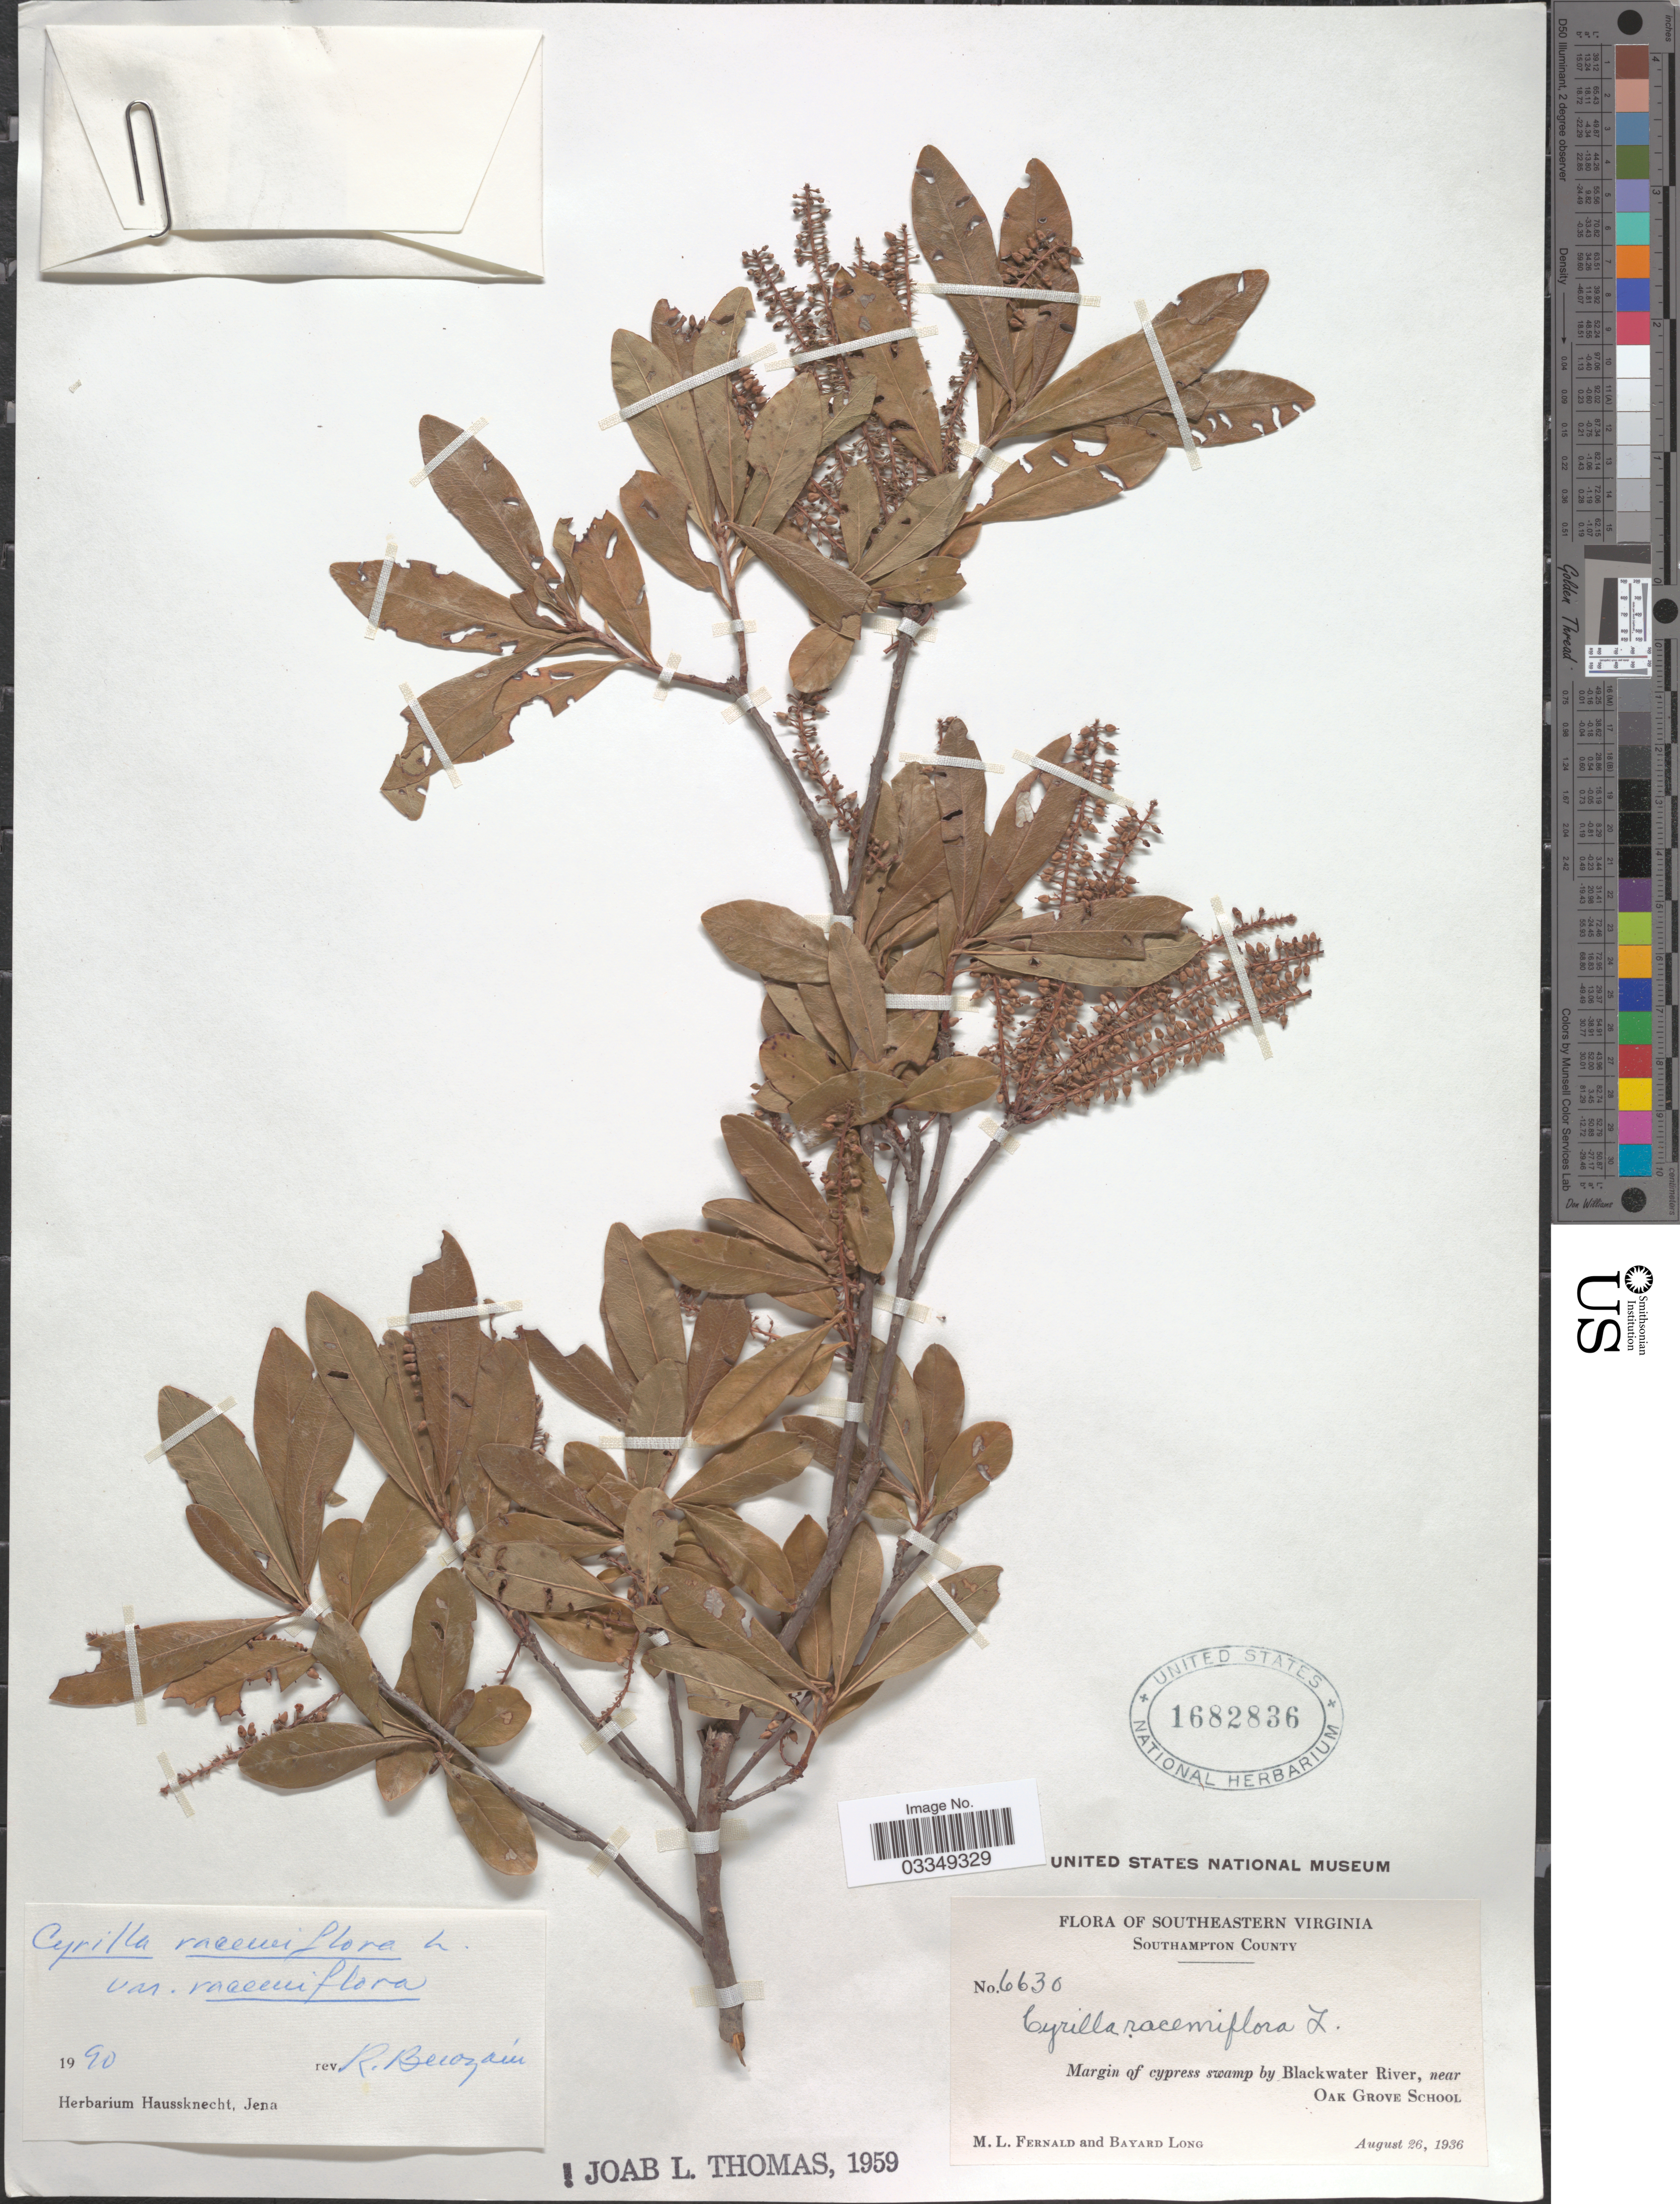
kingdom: Plantae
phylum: Tracheophyta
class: Magnoliopsida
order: Ericales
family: Cyrillaceae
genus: Cyrilla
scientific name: Cyrilla racemiflora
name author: L.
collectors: M. L. Fernald & B. Long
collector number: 6630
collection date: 1936-08-26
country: United States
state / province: Virginia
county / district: Southampton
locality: Southeastern Virginia. Southampton County. Margin of cypress swamp by Blackwater River, near Oak Grove School.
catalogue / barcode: US 1682836